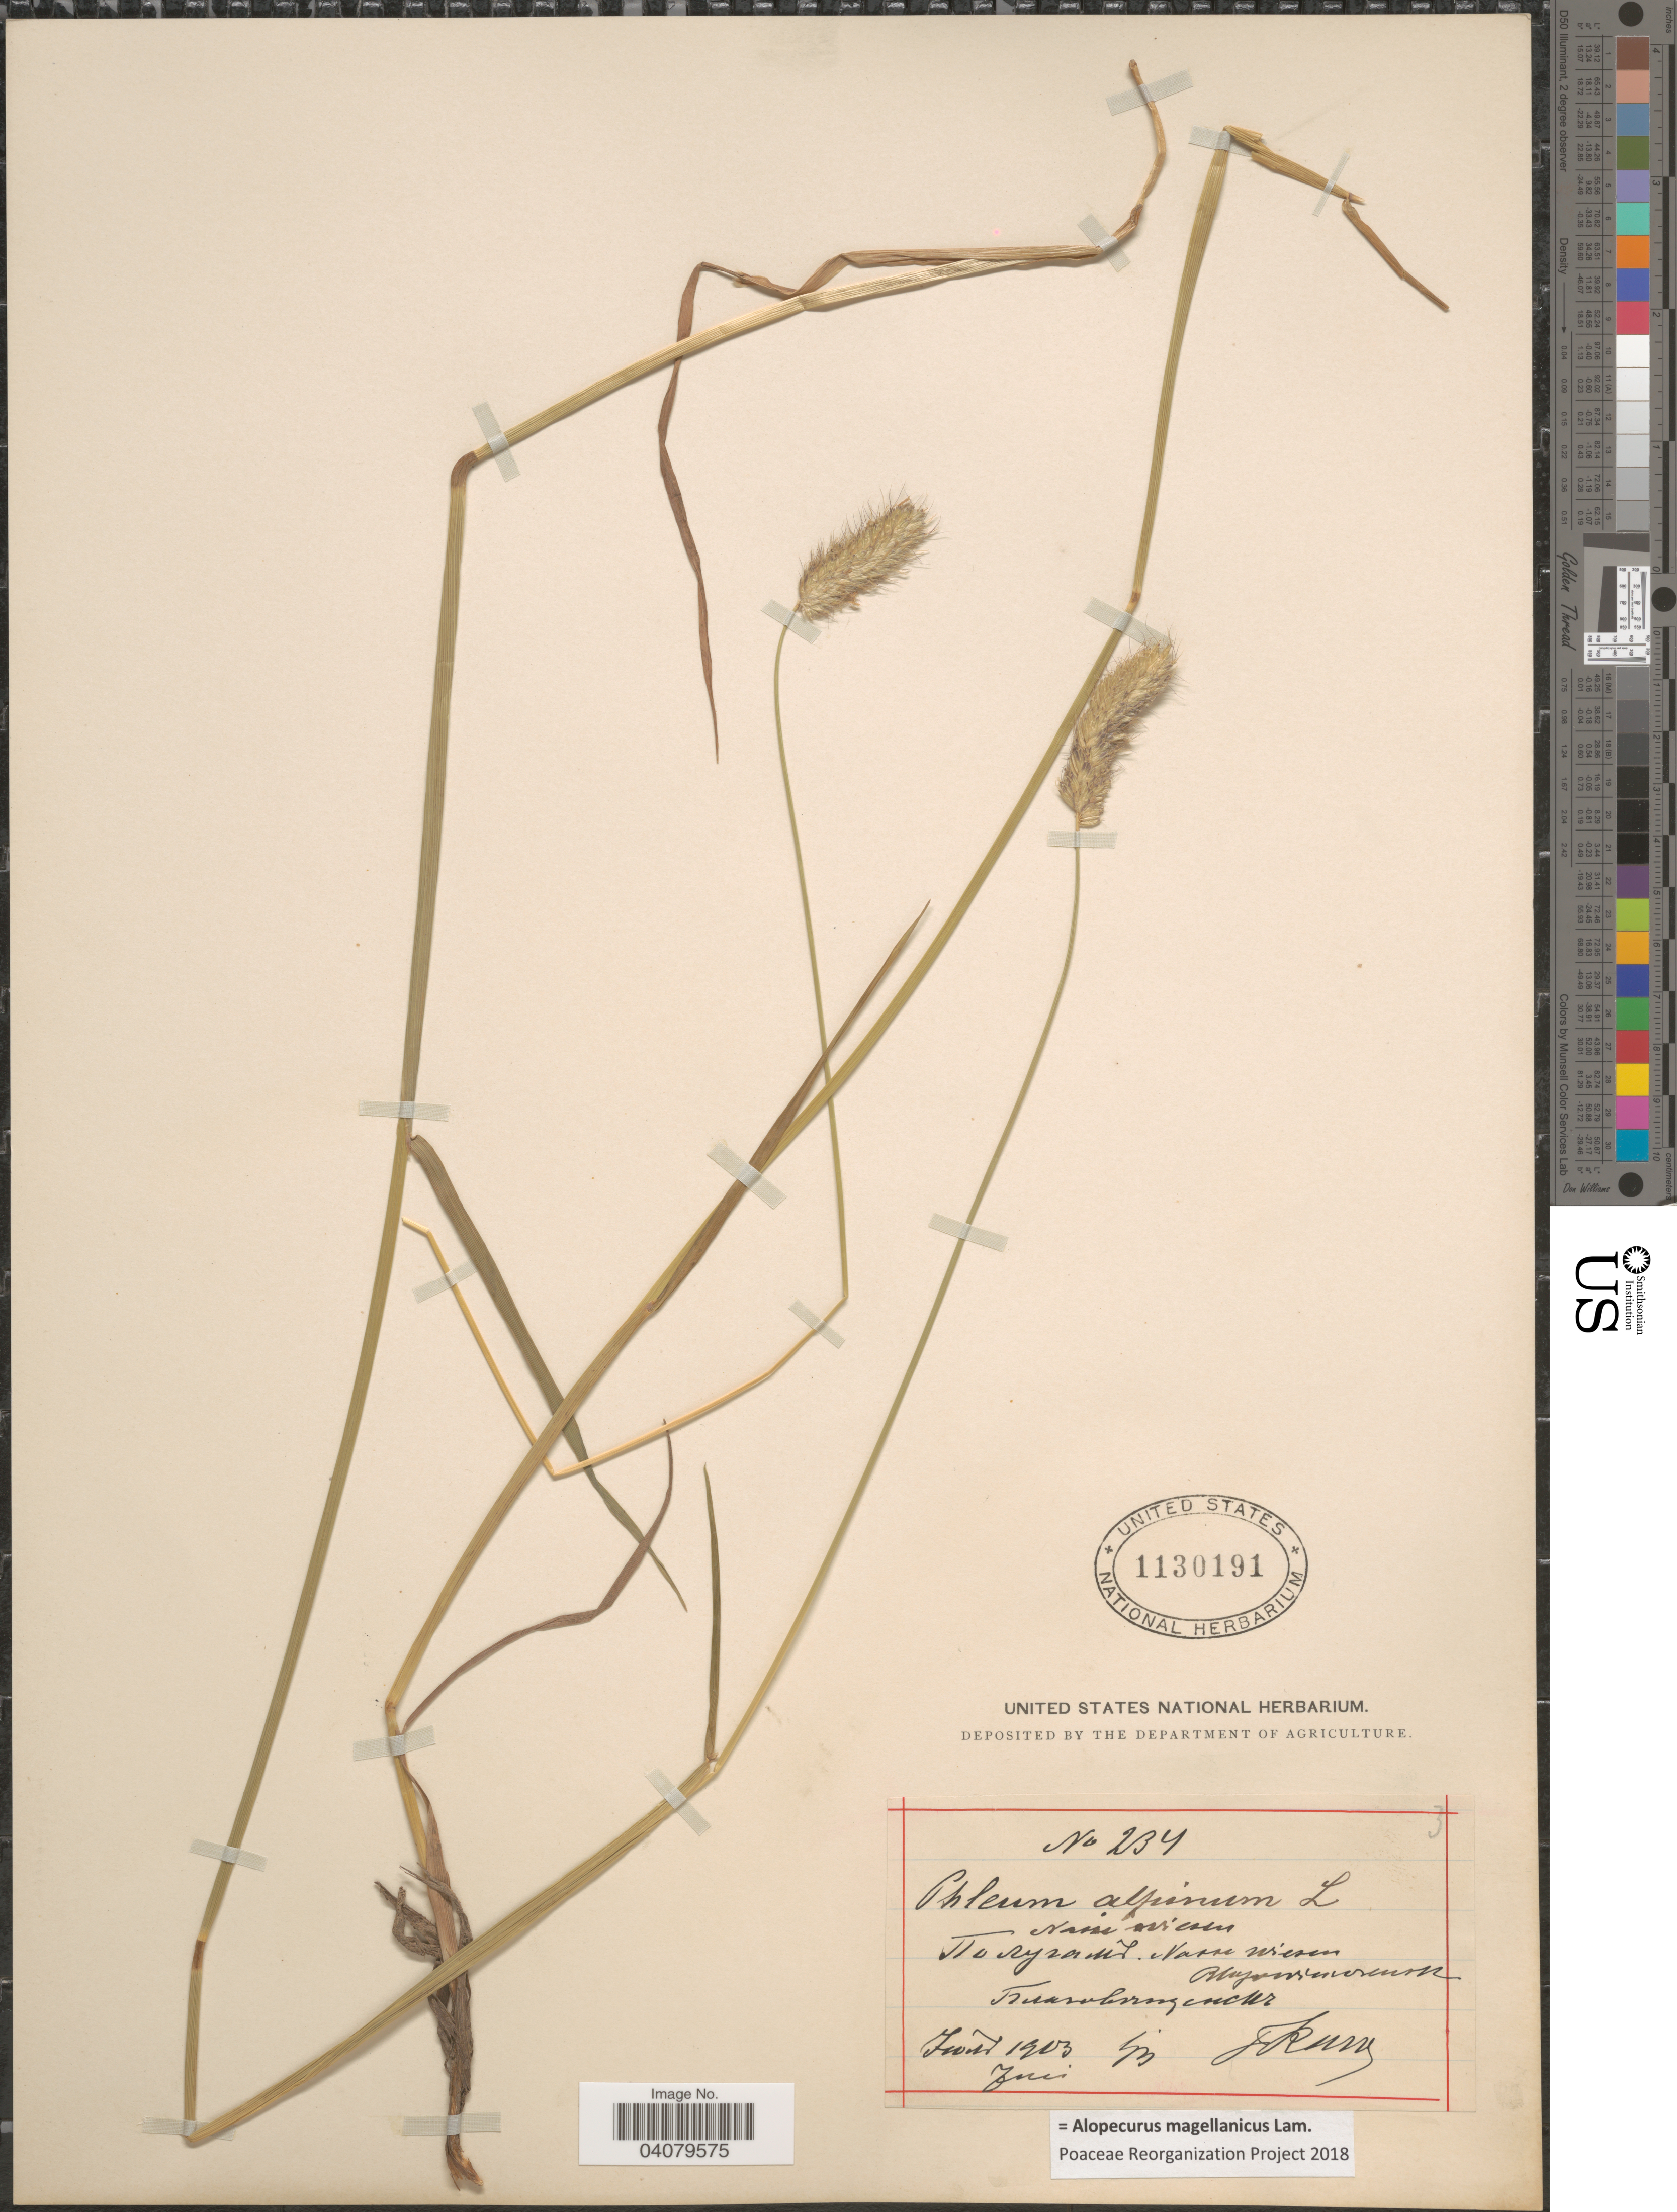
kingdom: Plantae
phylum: Tracheophyta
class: Liliopsida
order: Poales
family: Poaceae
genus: Alopecurus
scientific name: Alopecurus magellanicus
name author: Lam.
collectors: J. Kury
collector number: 234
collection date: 1903-02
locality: Thoryrand. Nasse viesen. Bluyorniversent. Trunsbrungcucler. [interpreted]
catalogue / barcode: US 1130191